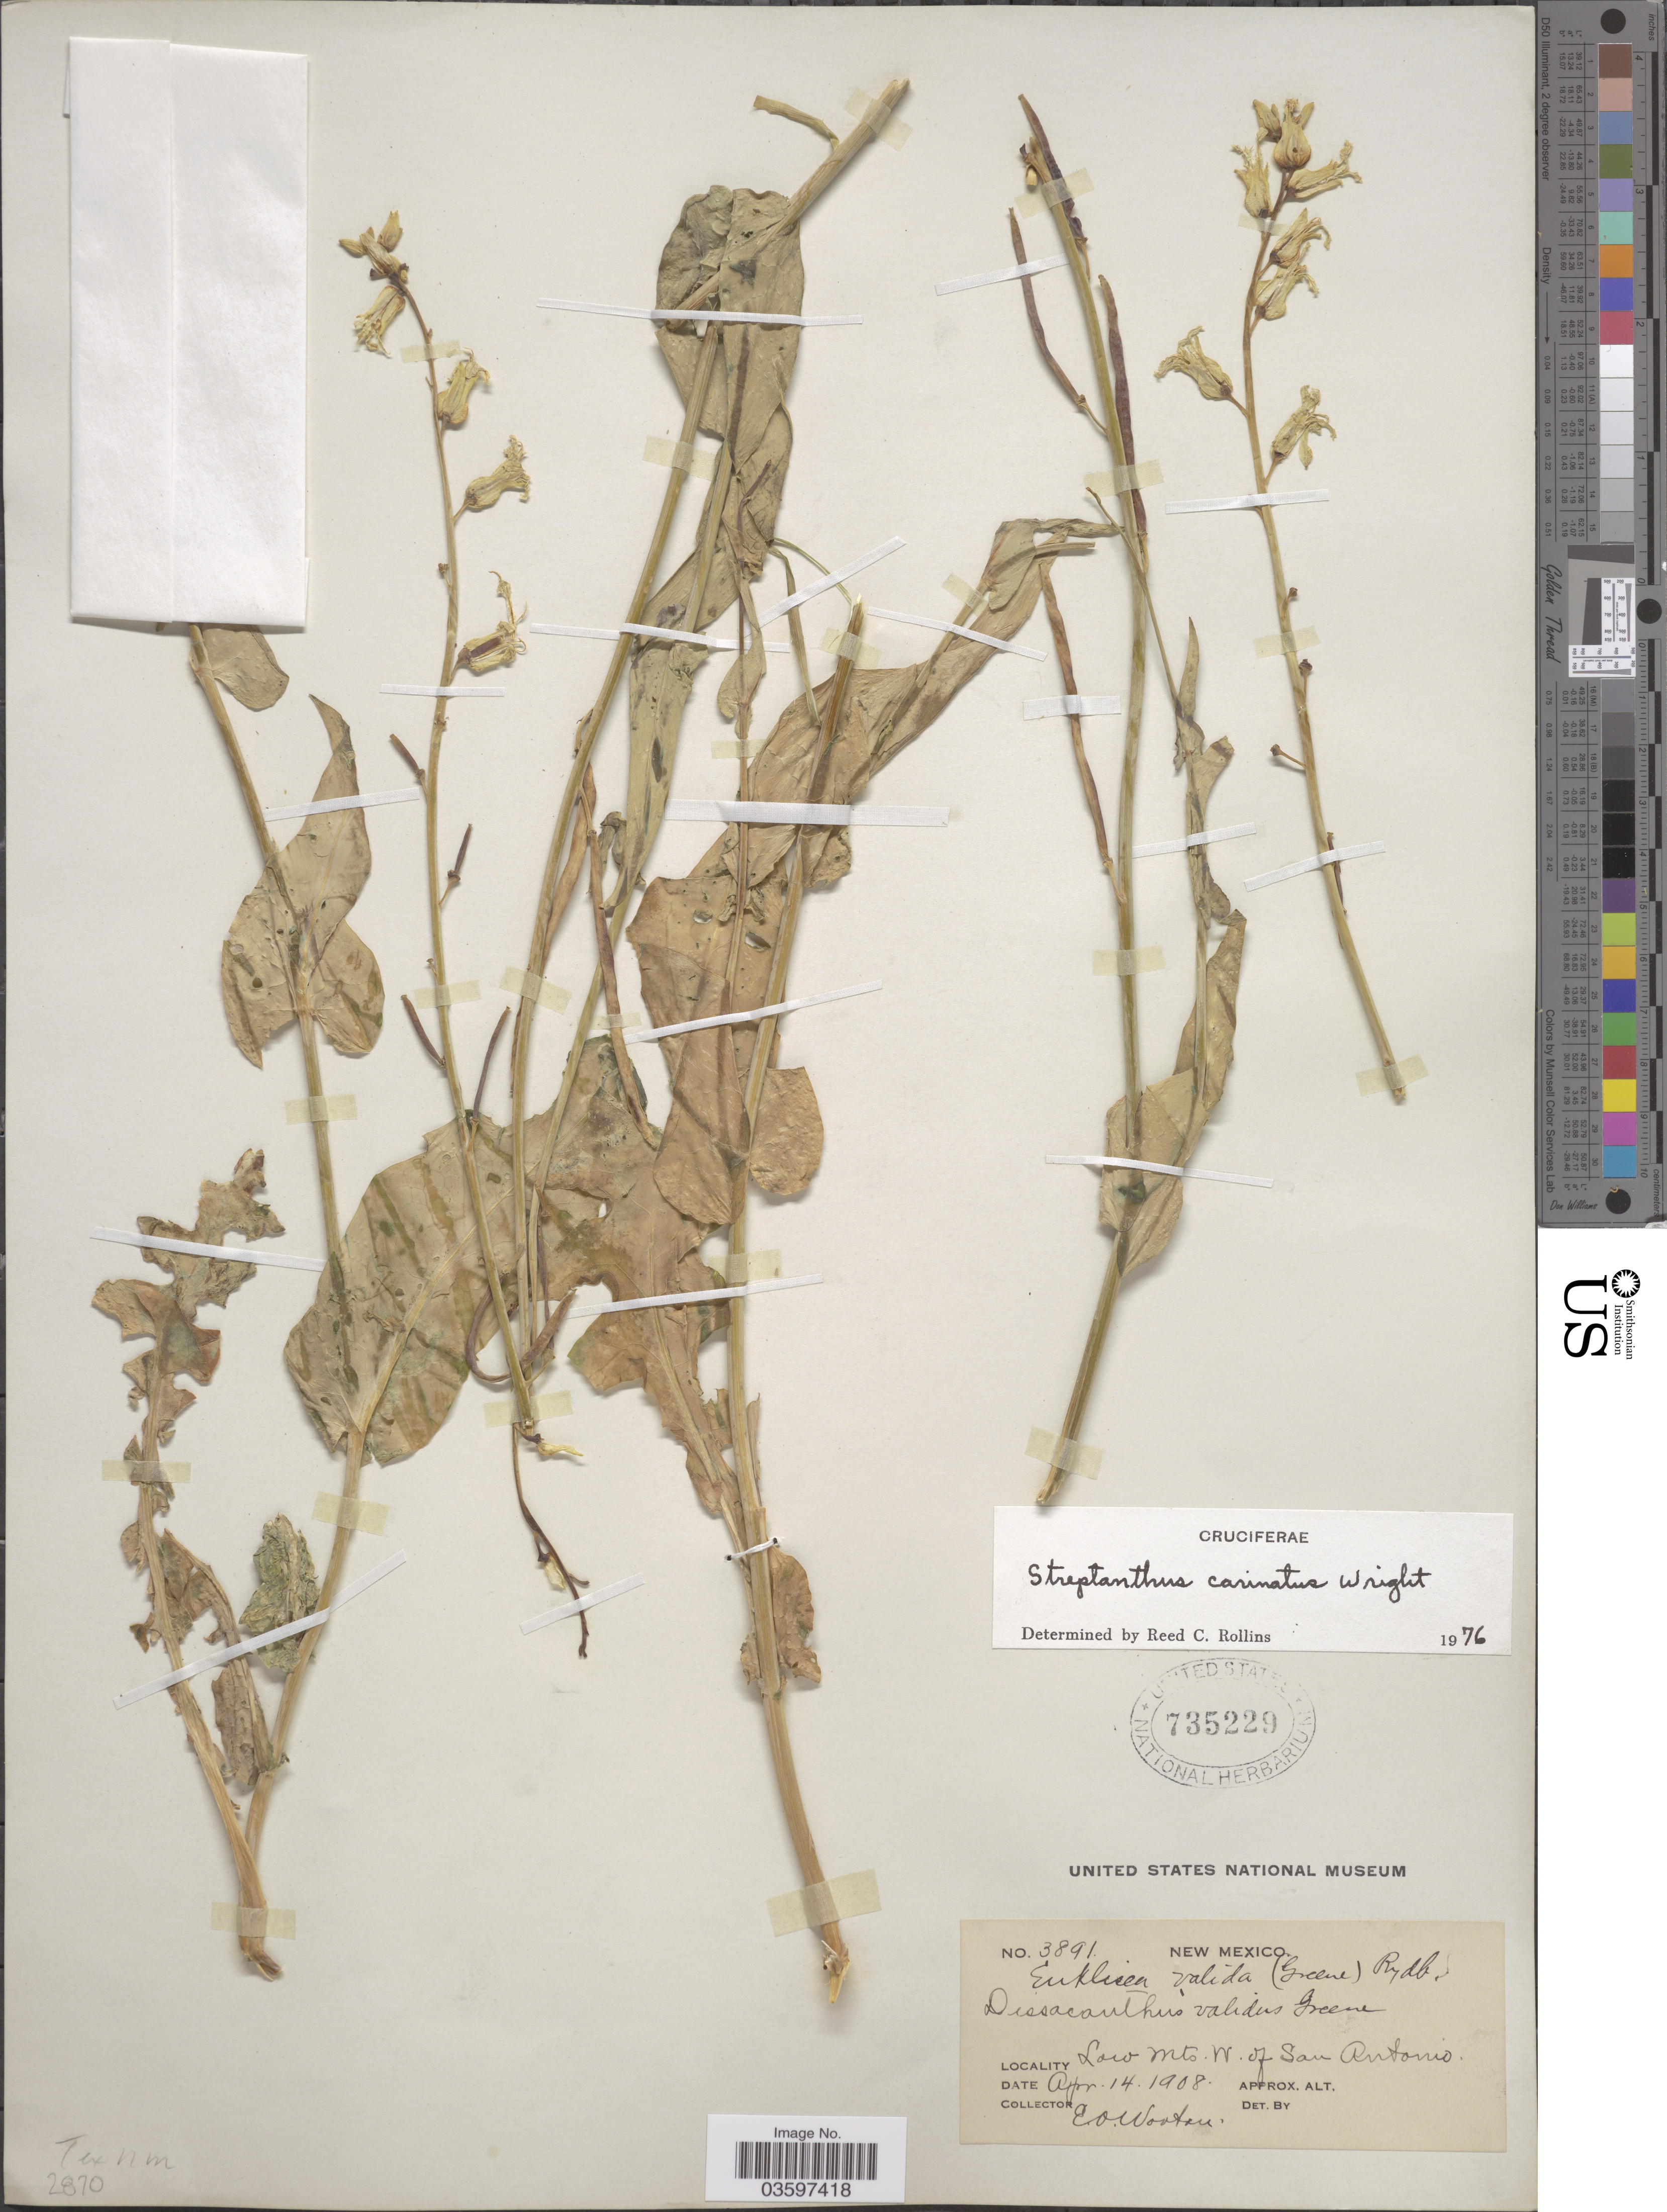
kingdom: Plantae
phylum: Tracheophyta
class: Magnoliopsida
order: Brassicales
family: Brassicaceae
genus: Streptanthus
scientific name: Streptanthus carinatus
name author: C. Wright ex A. Gray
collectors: E. O. Wooton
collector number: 3891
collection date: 1908-04-14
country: United States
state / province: New Mexico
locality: Low Mts. W. of San Antonio.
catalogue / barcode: US 735229